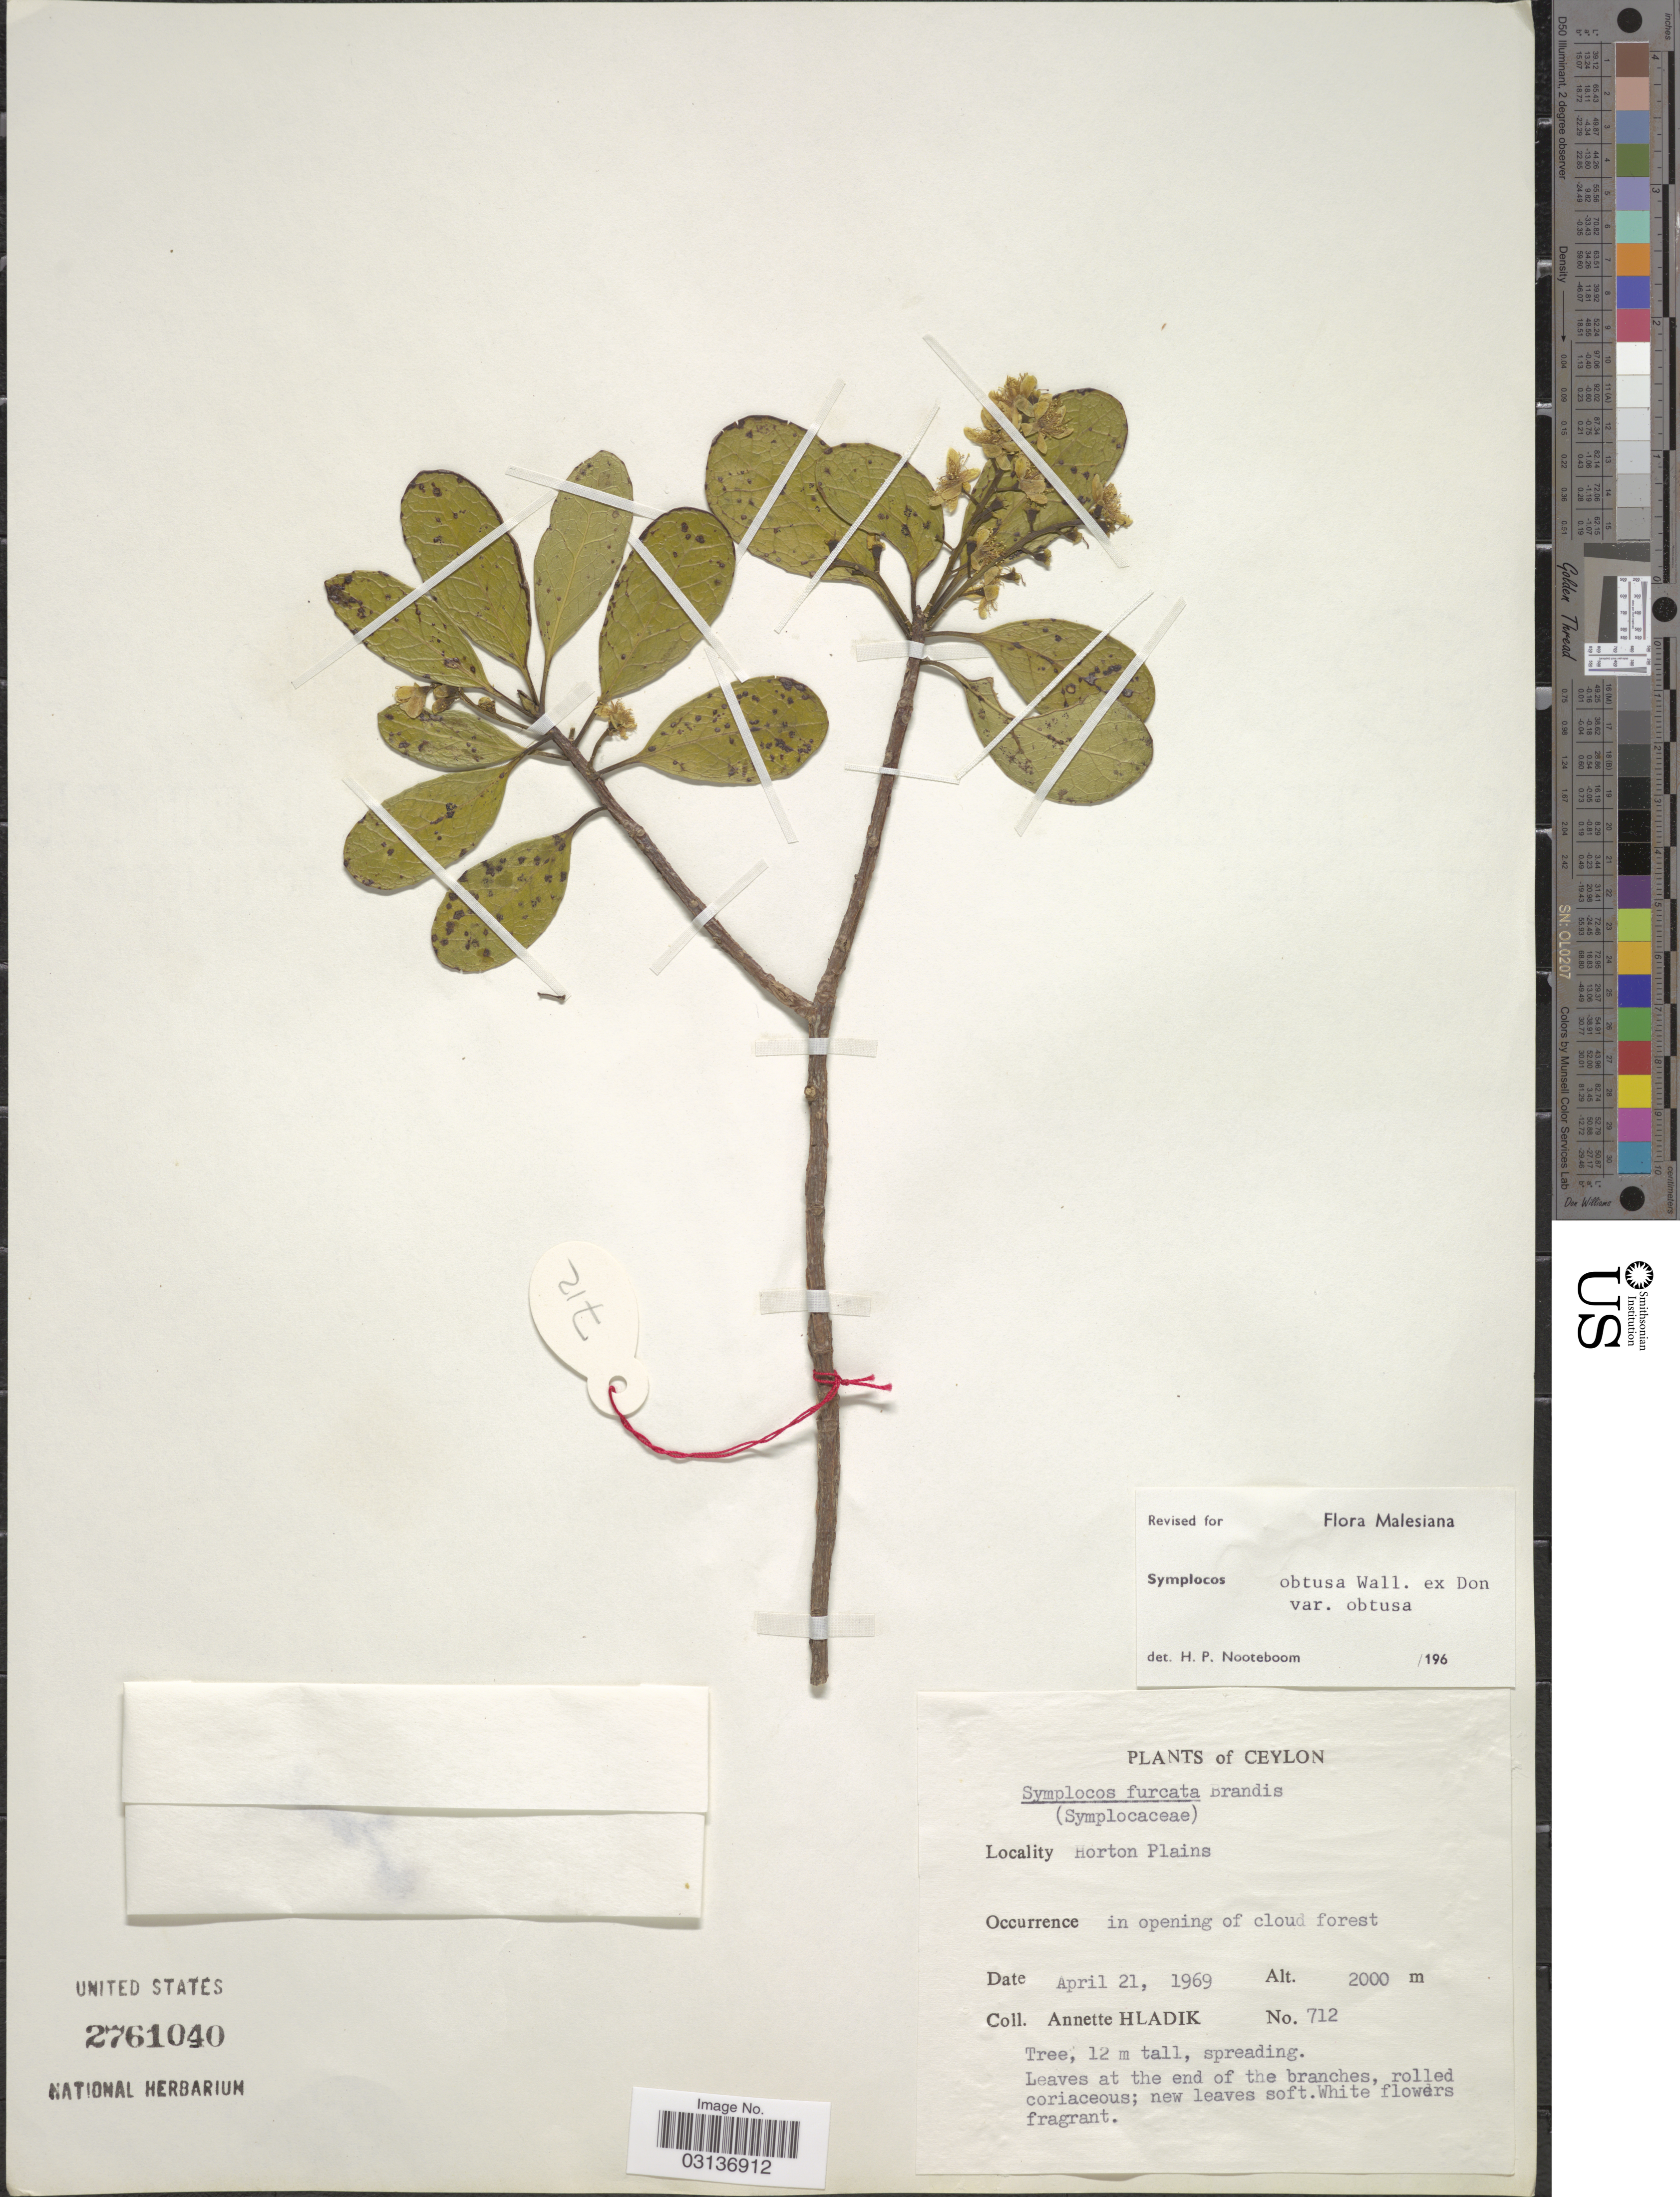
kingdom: Plantae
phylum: Tracheophyta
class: Magnoliopsida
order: Ericales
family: Symplocaceae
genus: Symplocos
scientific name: Symplocos obtusa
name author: Wall. ex G. Don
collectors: A. Hladik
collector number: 712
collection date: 1969-04-21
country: Sri Lanka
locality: Ceylon. Horton Plains.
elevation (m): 2000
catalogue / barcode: US 2761040